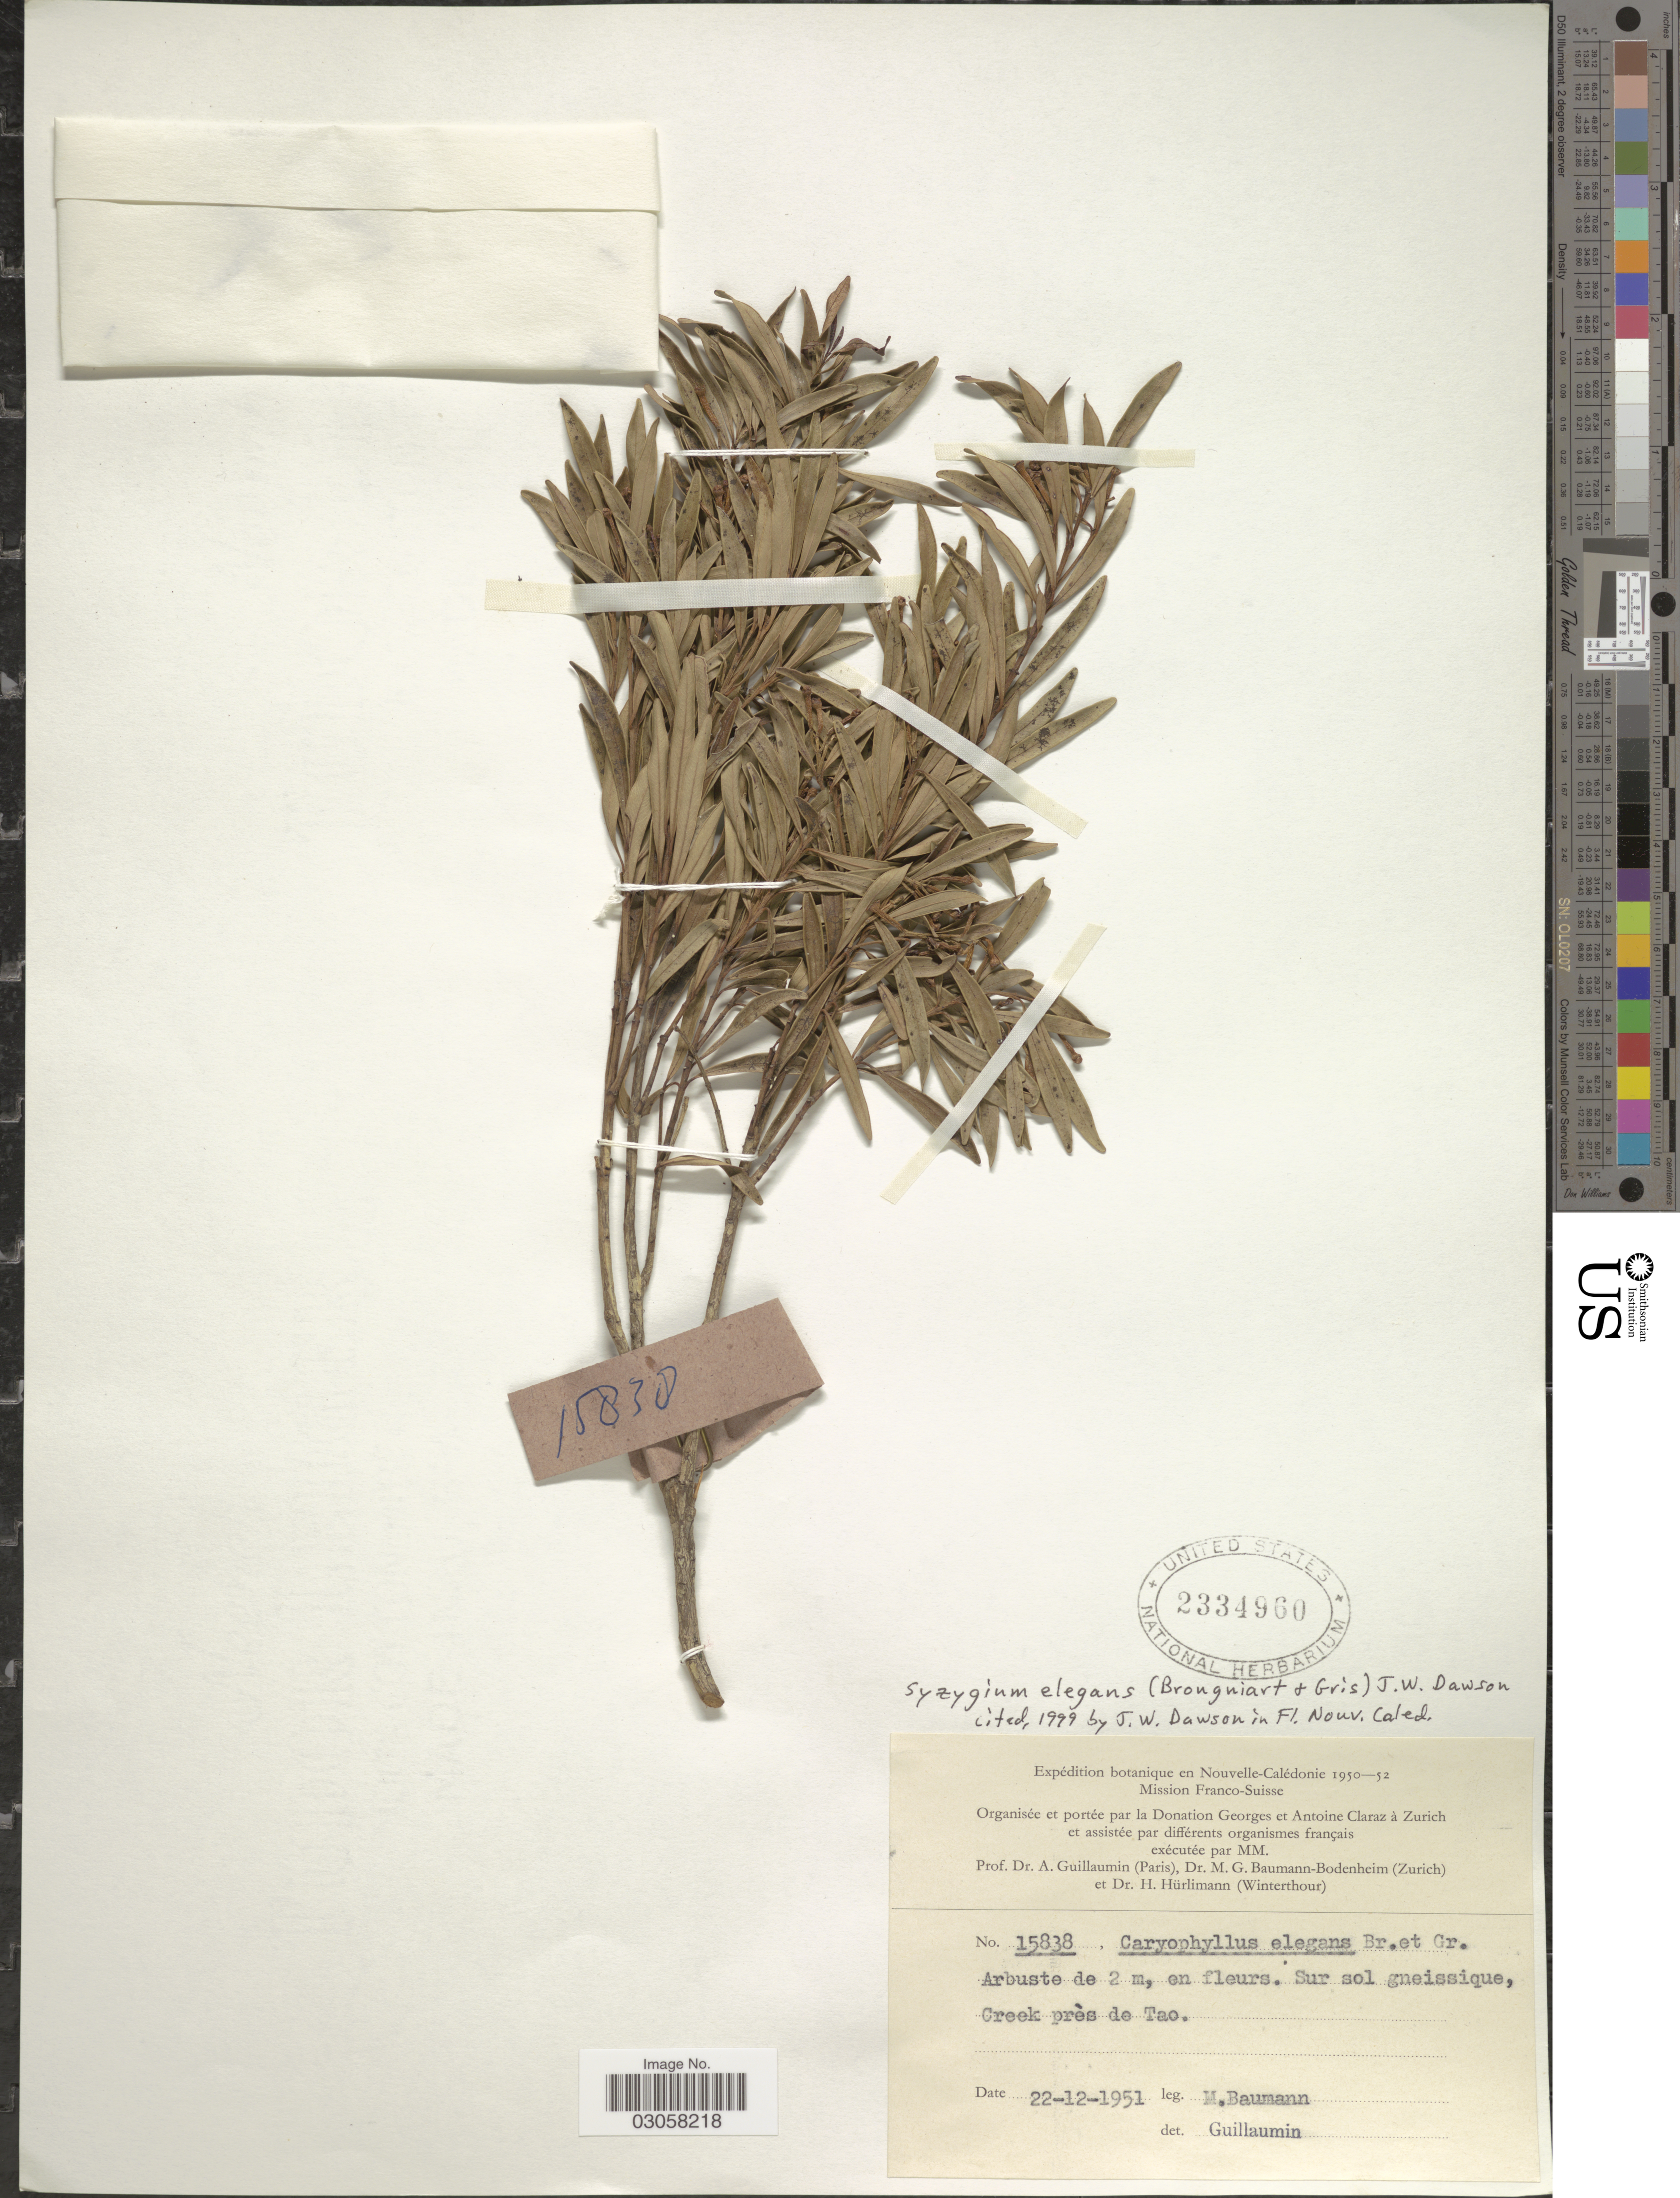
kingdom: Plantae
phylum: Tracheophyta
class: Magnoliopsida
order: Myrtales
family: Myrtaceae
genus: Syzygium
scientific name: Syzygium elegans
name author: (Brongn. & Gris) J.W. Dawson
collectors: M. Baumann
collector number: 15838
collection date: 1951-12-22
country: New Caledonia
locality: Nouvelle-Calédonie. Sur sol gneissique, Creek près de Tao.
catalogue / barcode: US 2334960